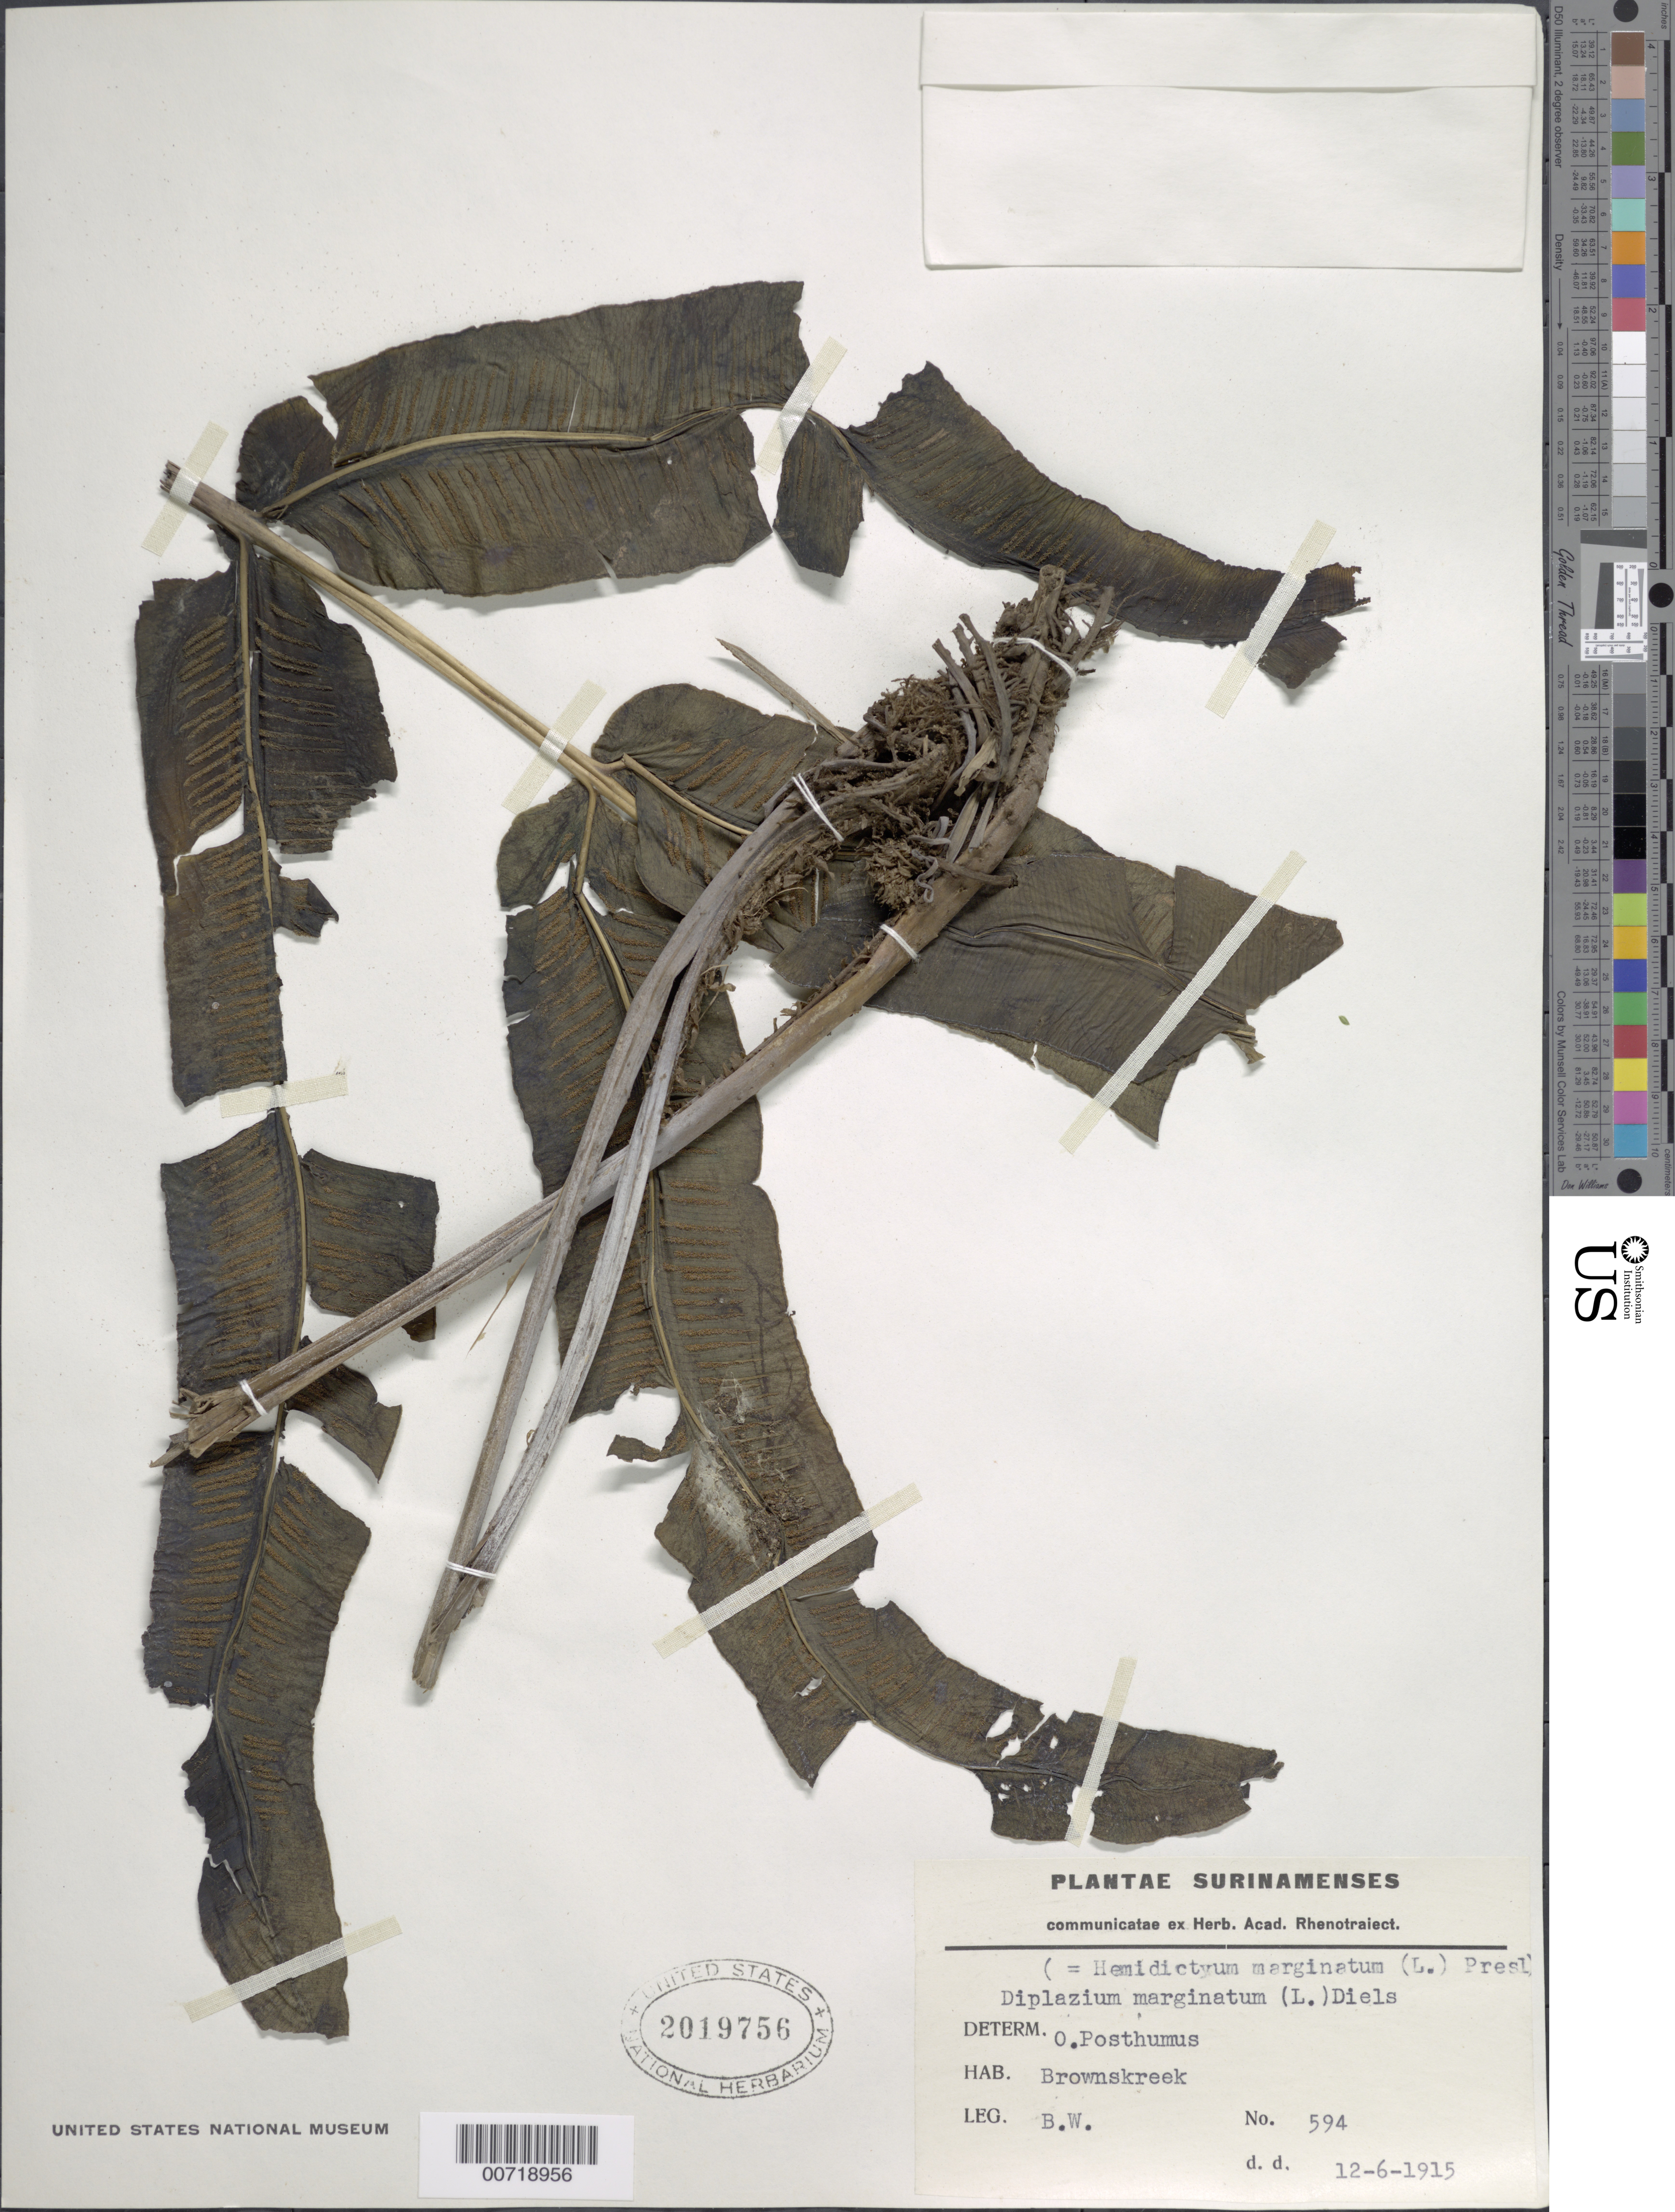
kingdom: Plantae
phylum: Tracheophyta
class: Polypodiopsida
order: Polypodiales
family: Hemidictyaceae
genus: Hemidictyum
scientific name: Hemidictyum marginatum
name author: (L.) C. Presl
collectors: Collector illegible, G. Stahel & -. Gonggrijp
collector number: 594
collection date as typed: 12-Jun-15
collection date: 1915-06-12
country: Suriname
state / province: Brokopondo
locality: Brownskreek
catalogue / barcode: US 2019756